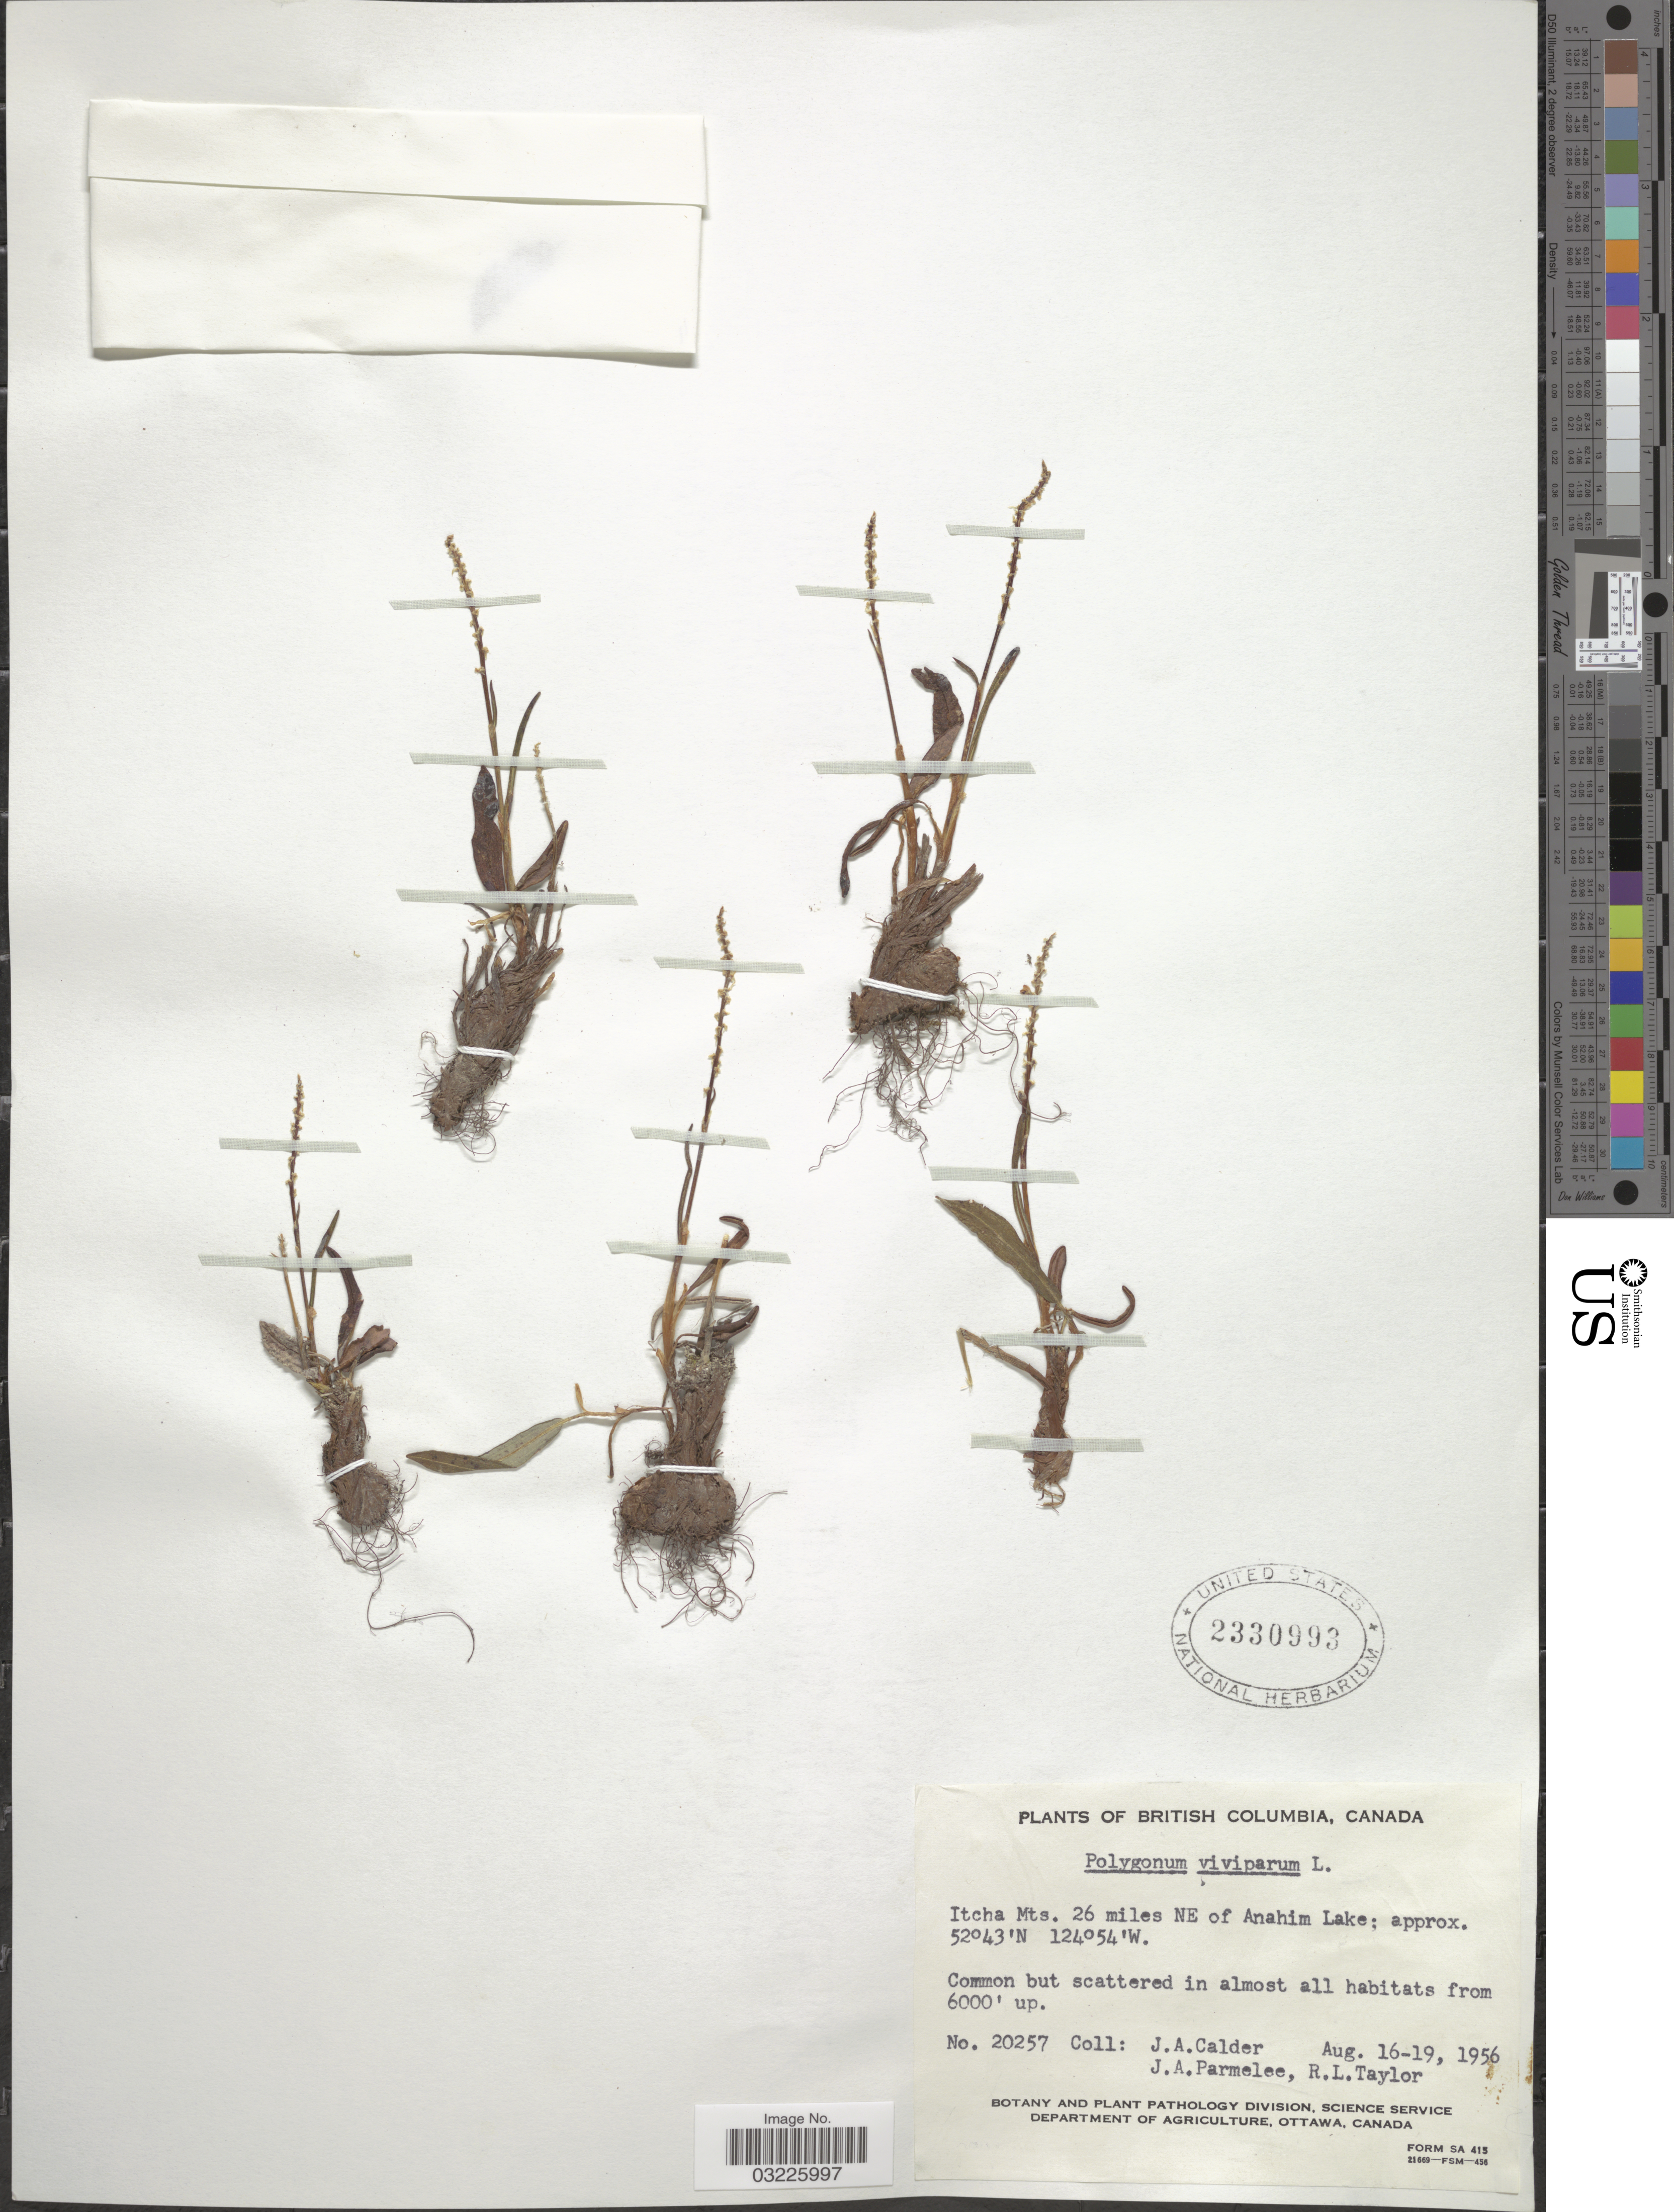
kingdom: Plantae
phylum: Tracheophyta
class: Magnoliopsida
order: Caryophyllales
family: Polygonaceae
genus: Bistorta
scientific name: Bistorta vivipara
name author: (L.) Delarbre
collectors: J. A. Calder & J. A. Parmelee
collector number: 20257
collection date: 1956-08-16/1956-08-19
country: Canada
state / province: British Columbia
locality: Itcha Mts. 26 miles NE of Anahim Lake.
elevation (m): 1829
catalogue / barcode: US 2330993